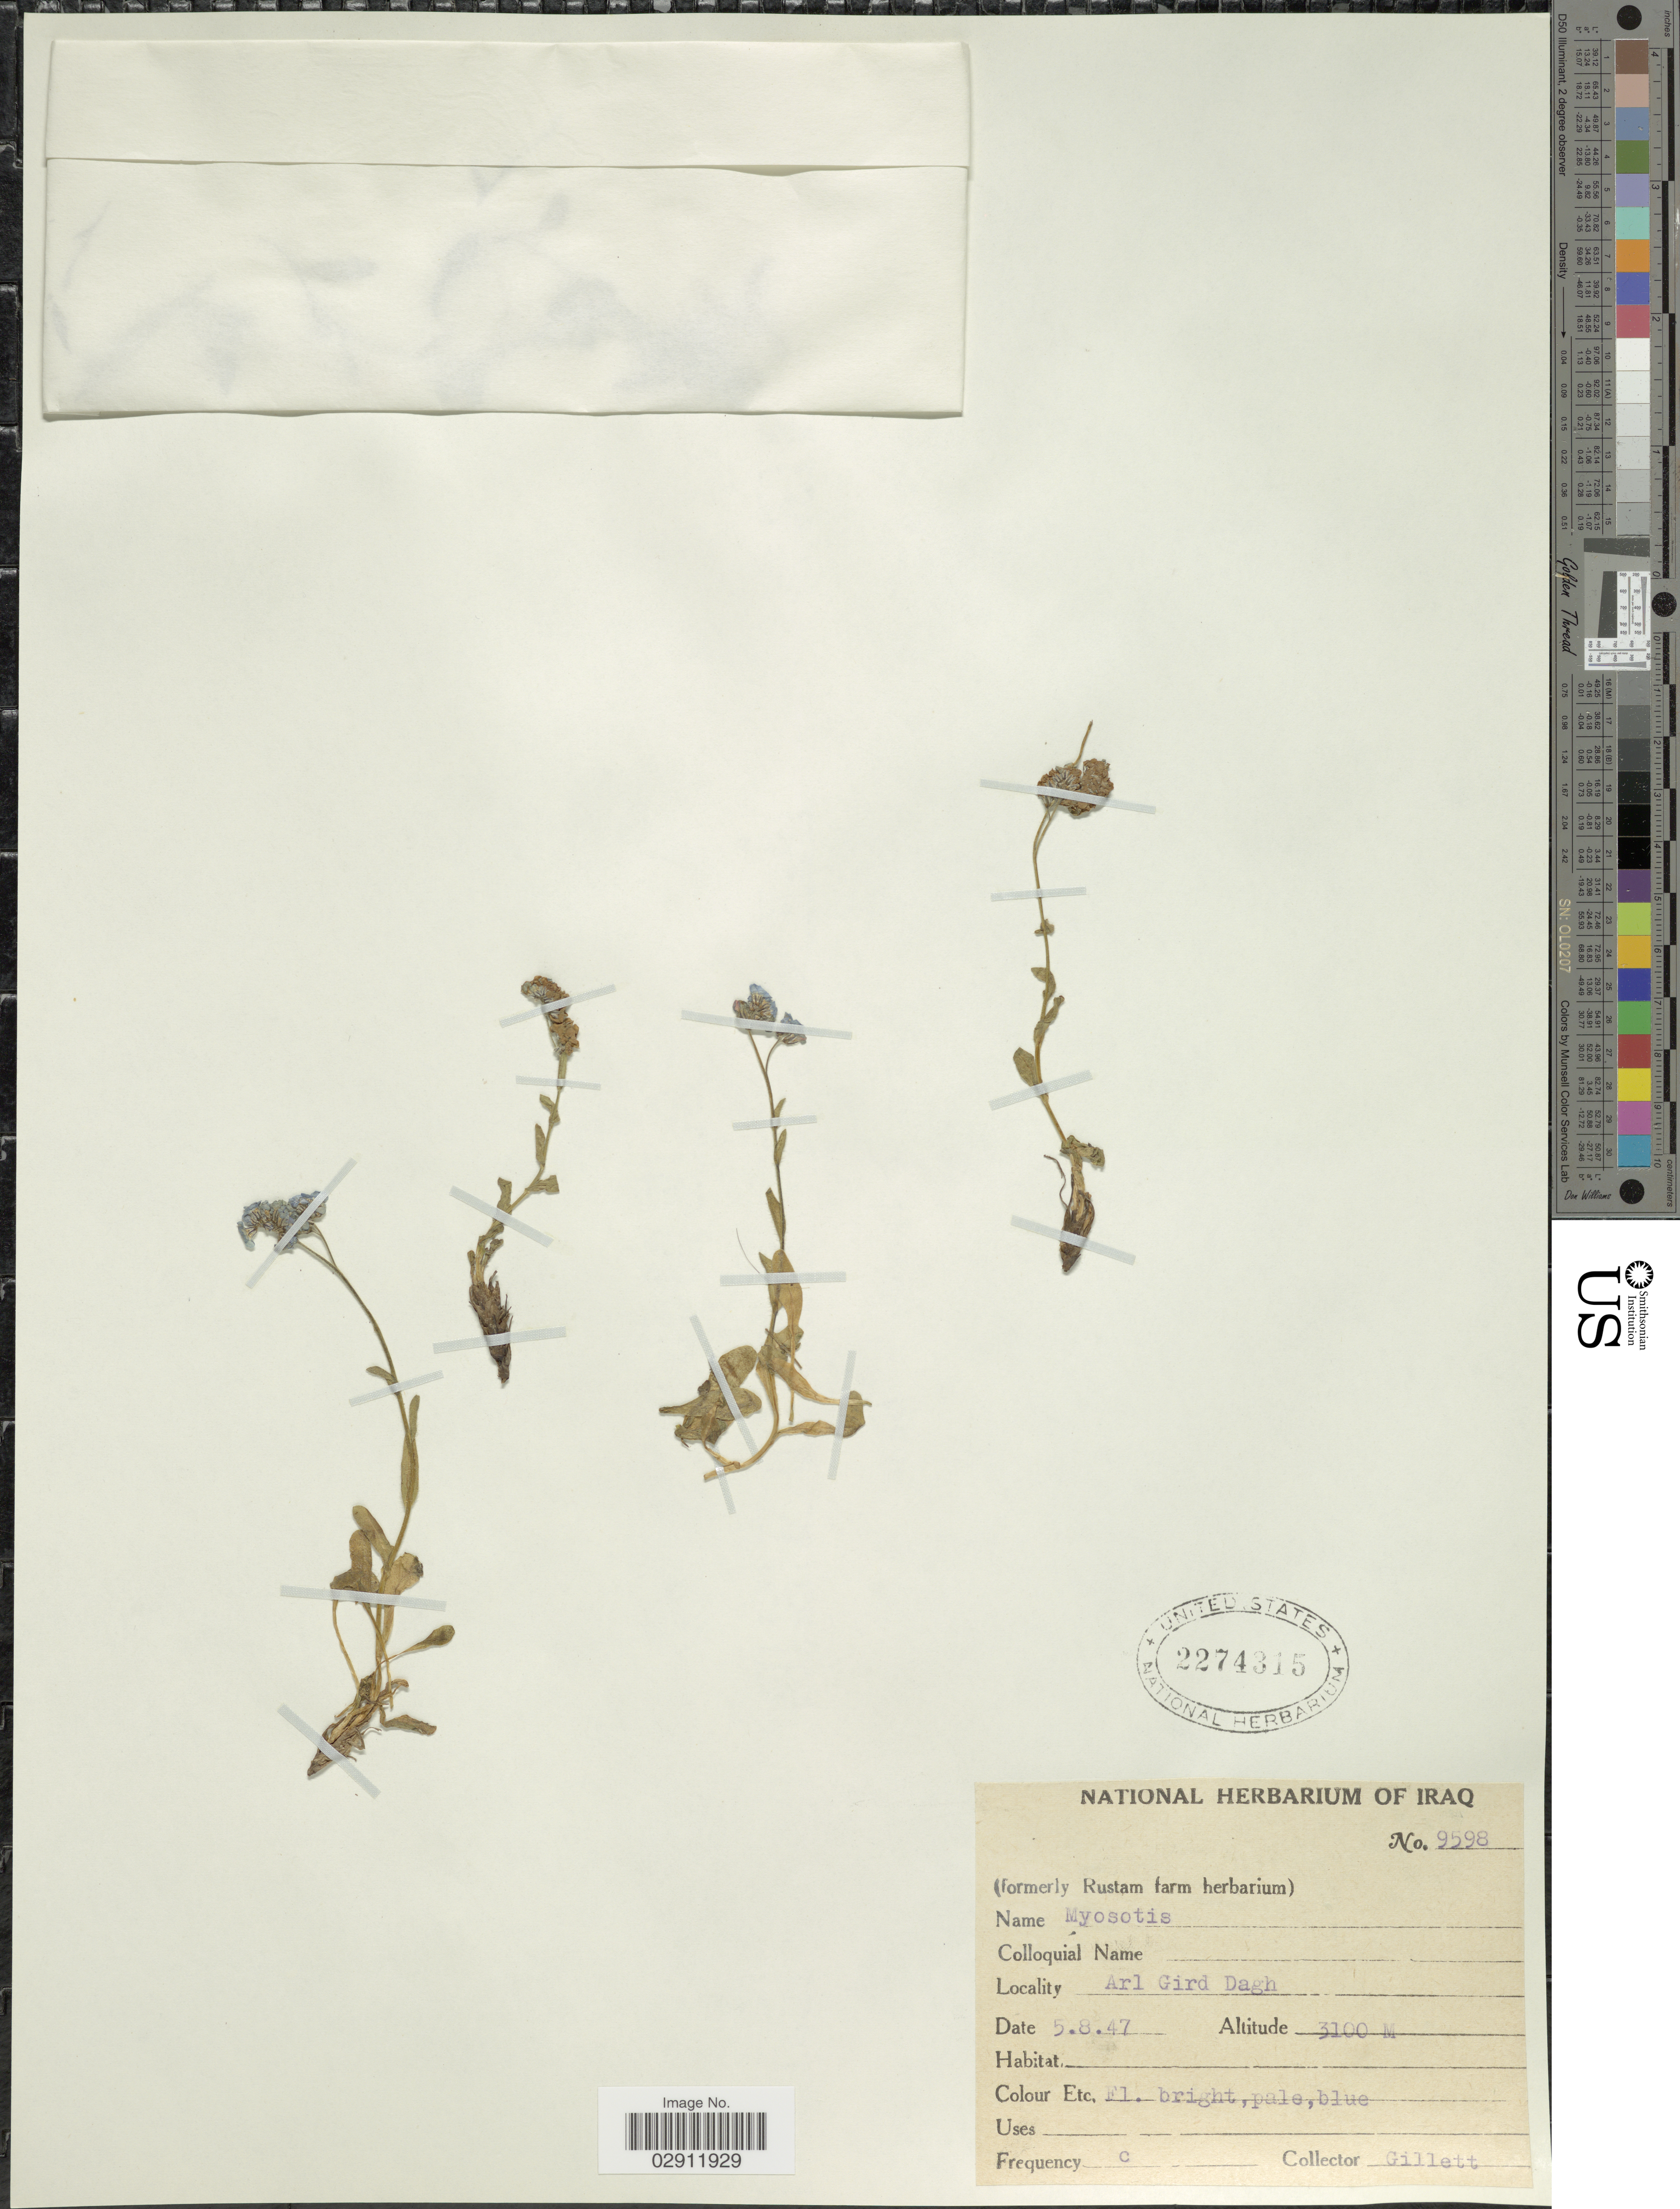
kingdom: Plantae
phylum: Tracheophyta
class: Magnoliopsida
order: Boraginales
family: Boraginaceae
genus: Myosotis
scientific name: Myosotis sp.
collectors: Gillett, --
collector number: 9598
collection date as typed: Transcribed d/m/y: 5/8/47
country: Iraq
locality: Arl Gird Dagh.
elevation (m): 3100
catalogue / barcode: US 2274315